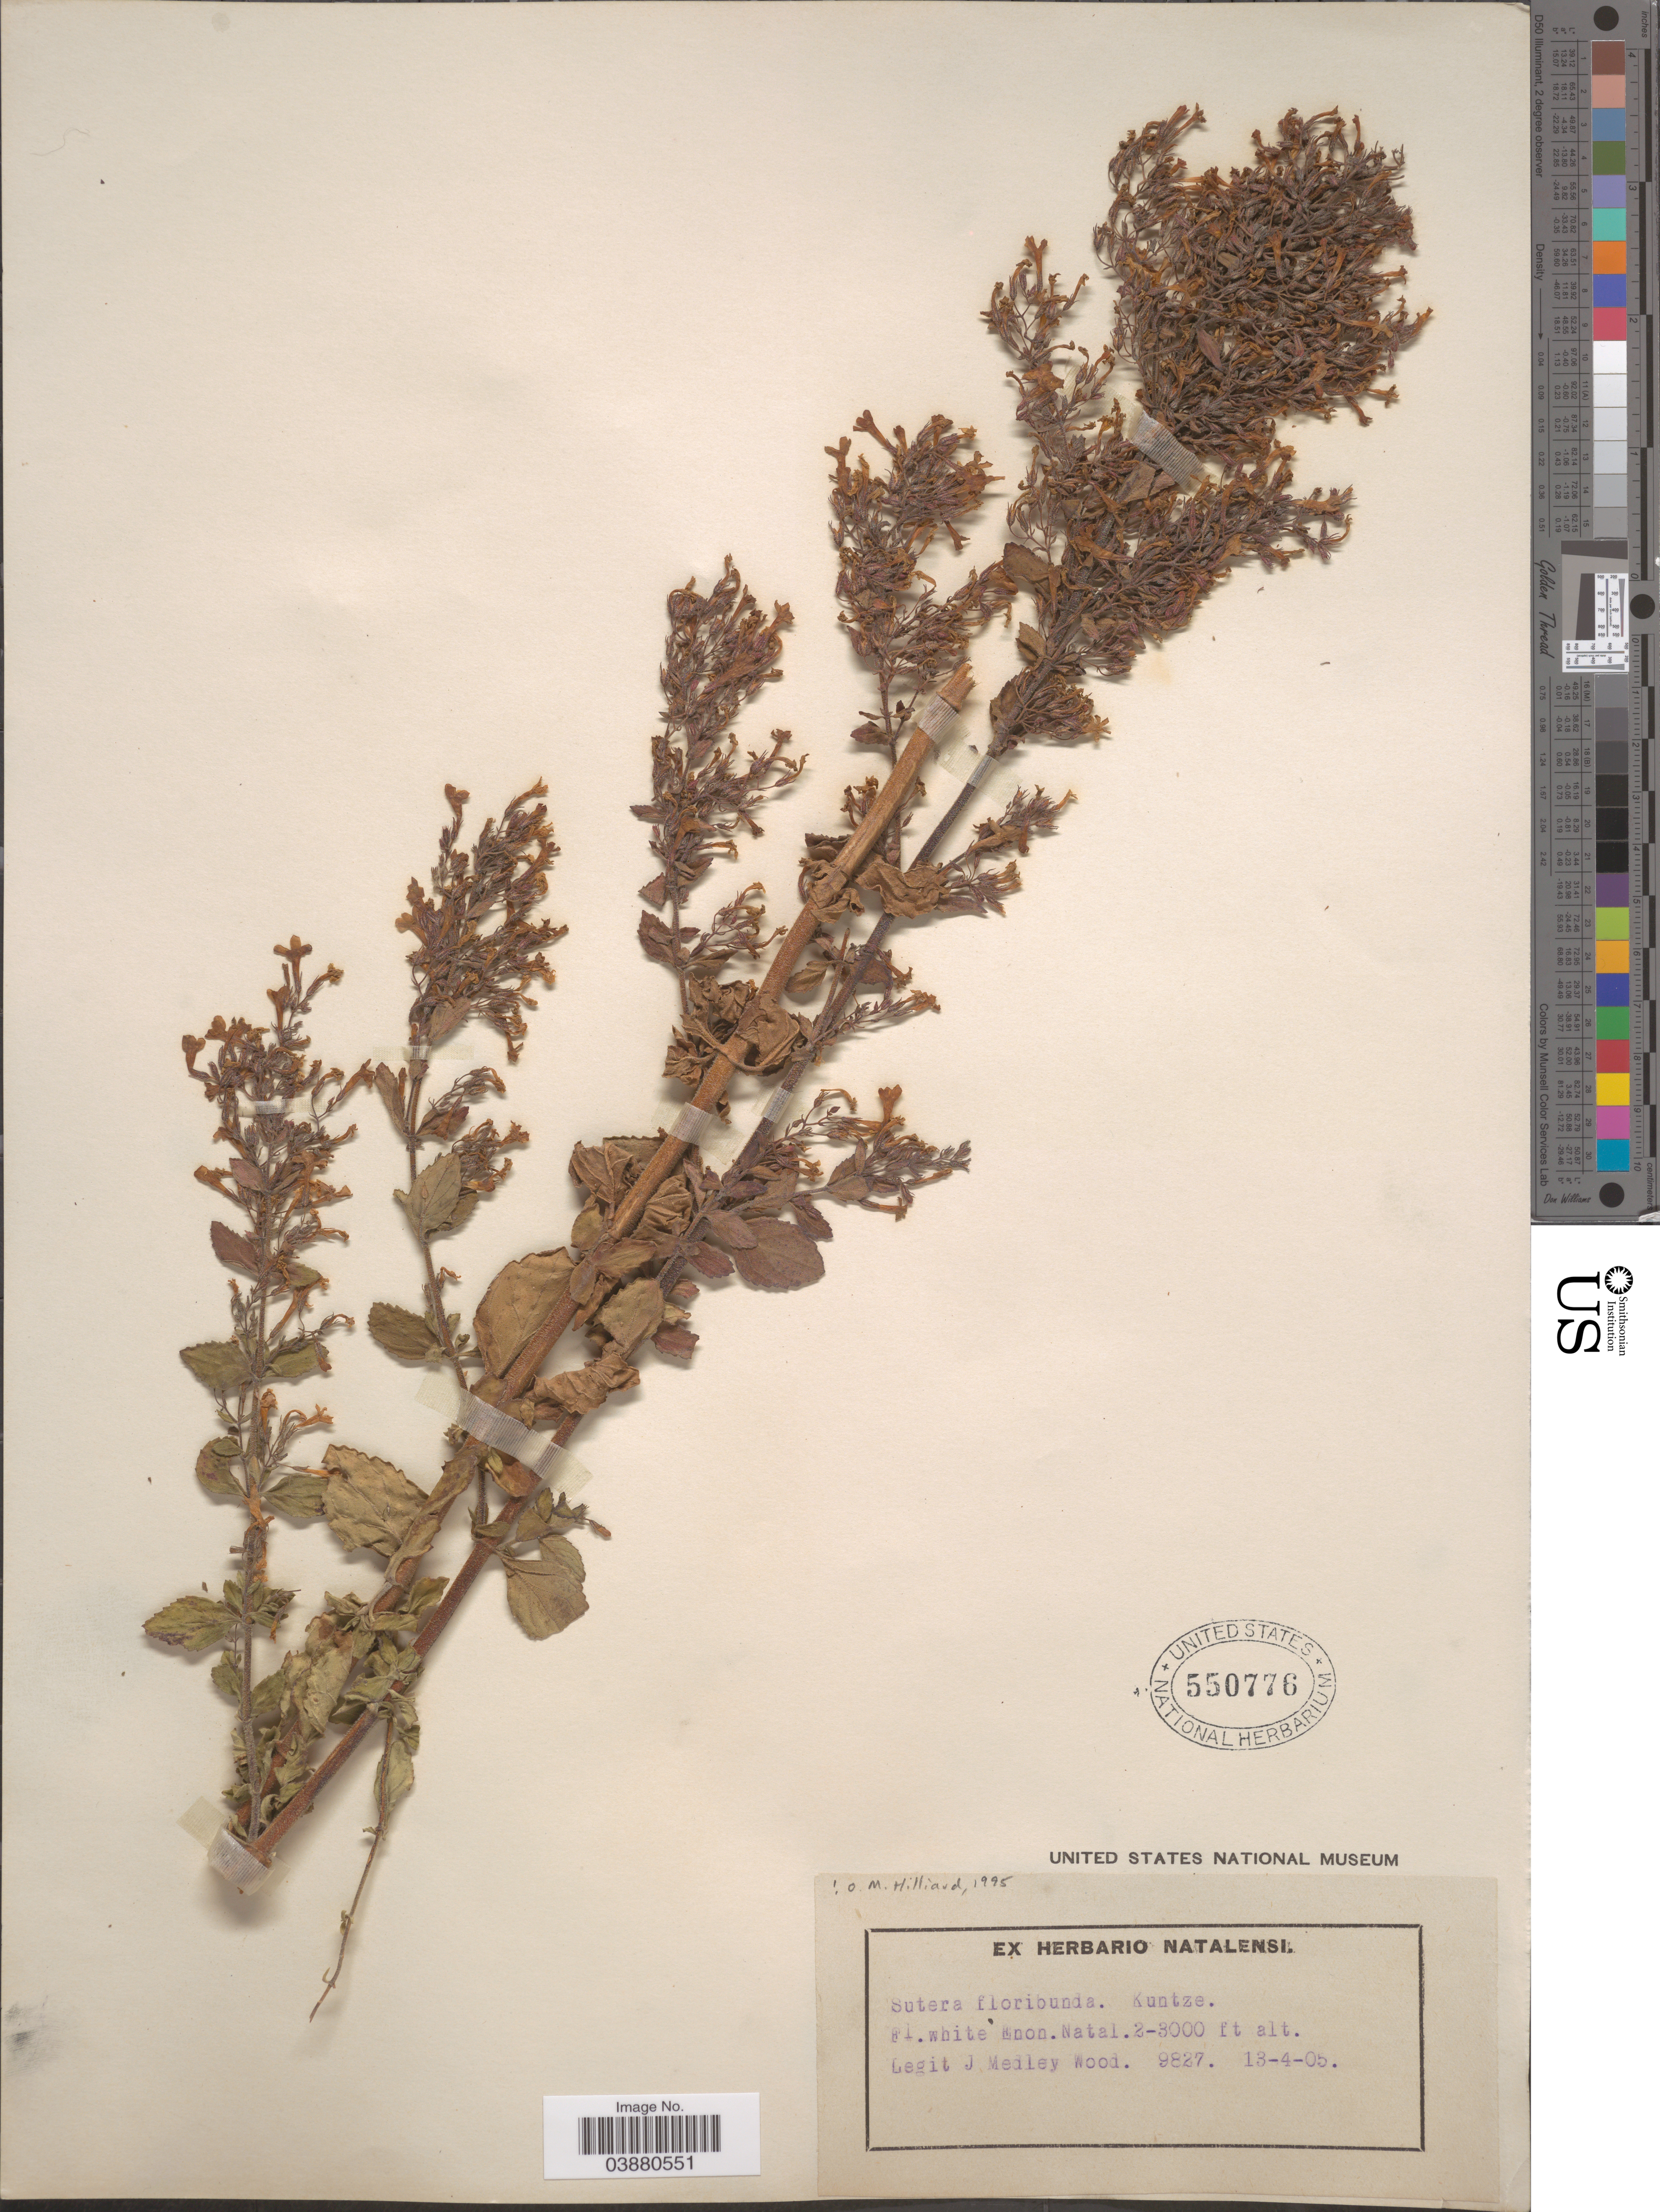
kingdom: Plantae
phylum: Tracheophyta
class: Magnoliopsida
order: Lamiales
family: Scrophulariaceae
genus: Sutera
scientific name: Sutera floribunda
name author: (Benth.) Kuntze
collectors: J. Medley Wood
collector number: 9827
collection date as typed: Transcribed d/m/y: 13/4/5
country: South Africa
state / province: KwaZulu-Natal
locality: Enon.Natal.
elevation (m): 610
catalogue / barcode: US 550776